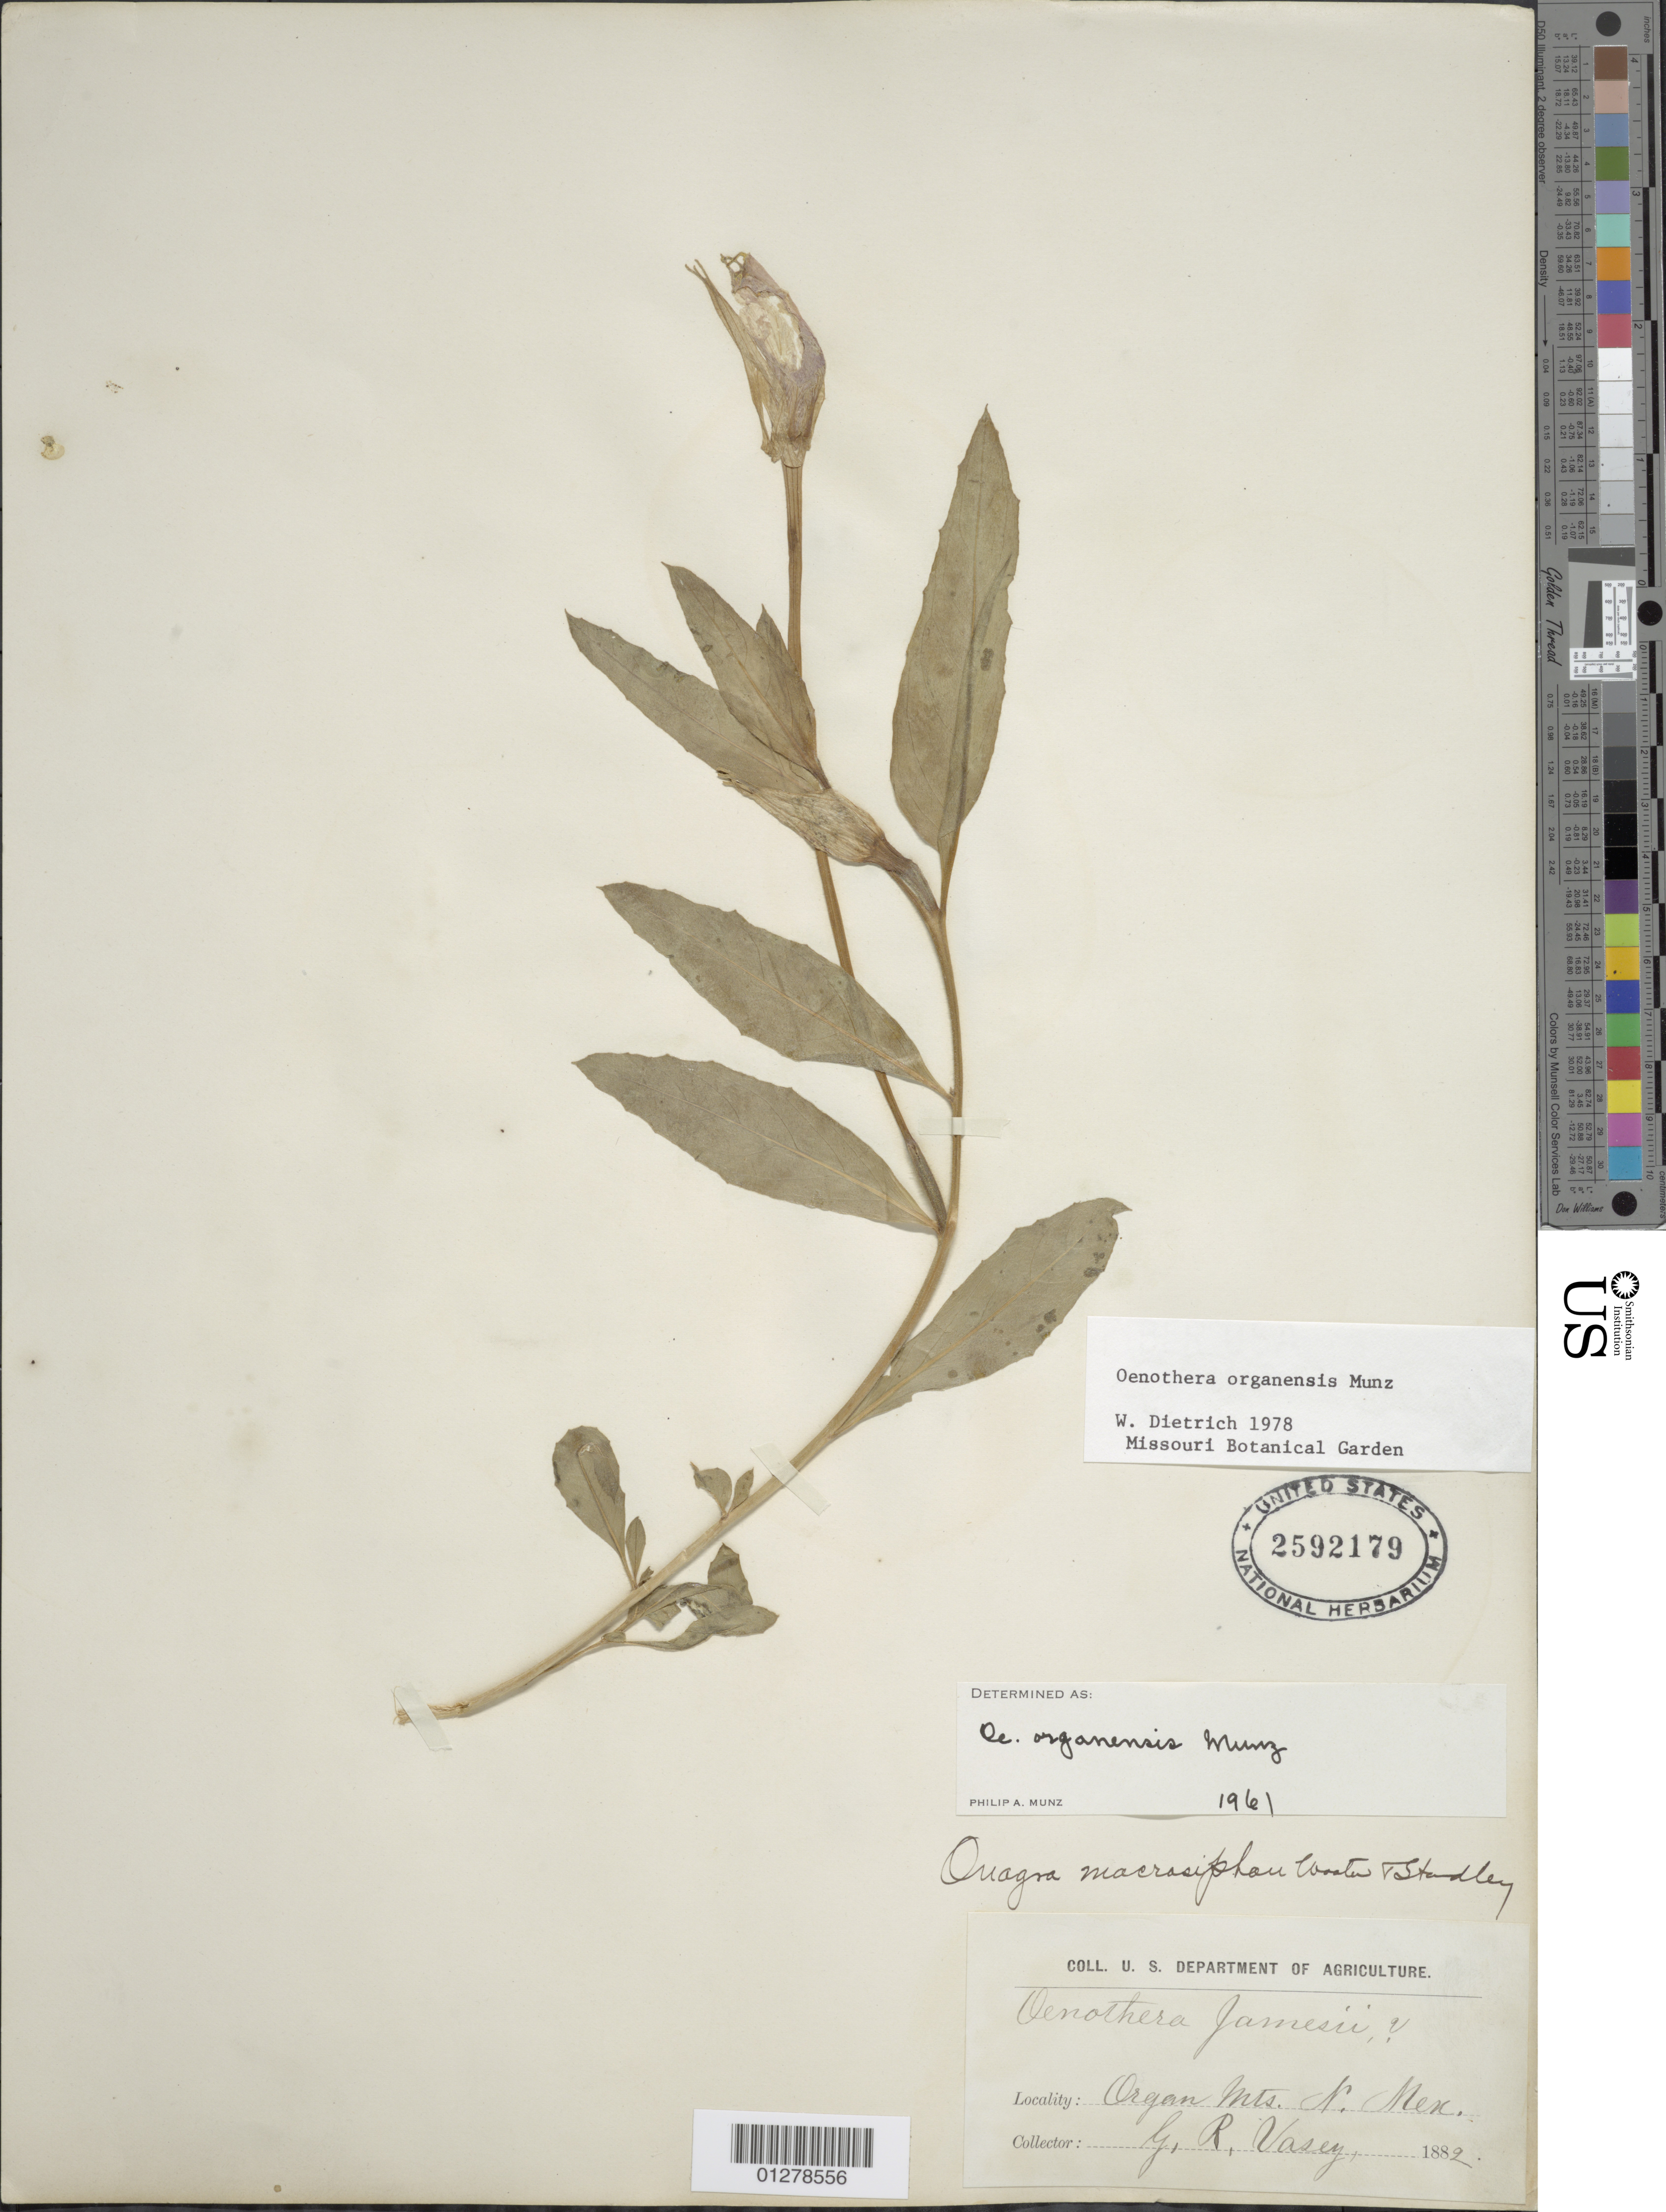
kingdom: Plantae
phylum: Tracheophyta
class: Magnoliopsida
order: Myrtales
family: Onagraceae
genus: Oenothera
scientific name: Oenothera organensis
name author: Munz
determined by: Dietrich, W.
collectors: G. R. Vasey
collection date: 1882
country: United States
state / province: New Mexico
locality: Organ Mts.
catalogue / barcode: US 2592179